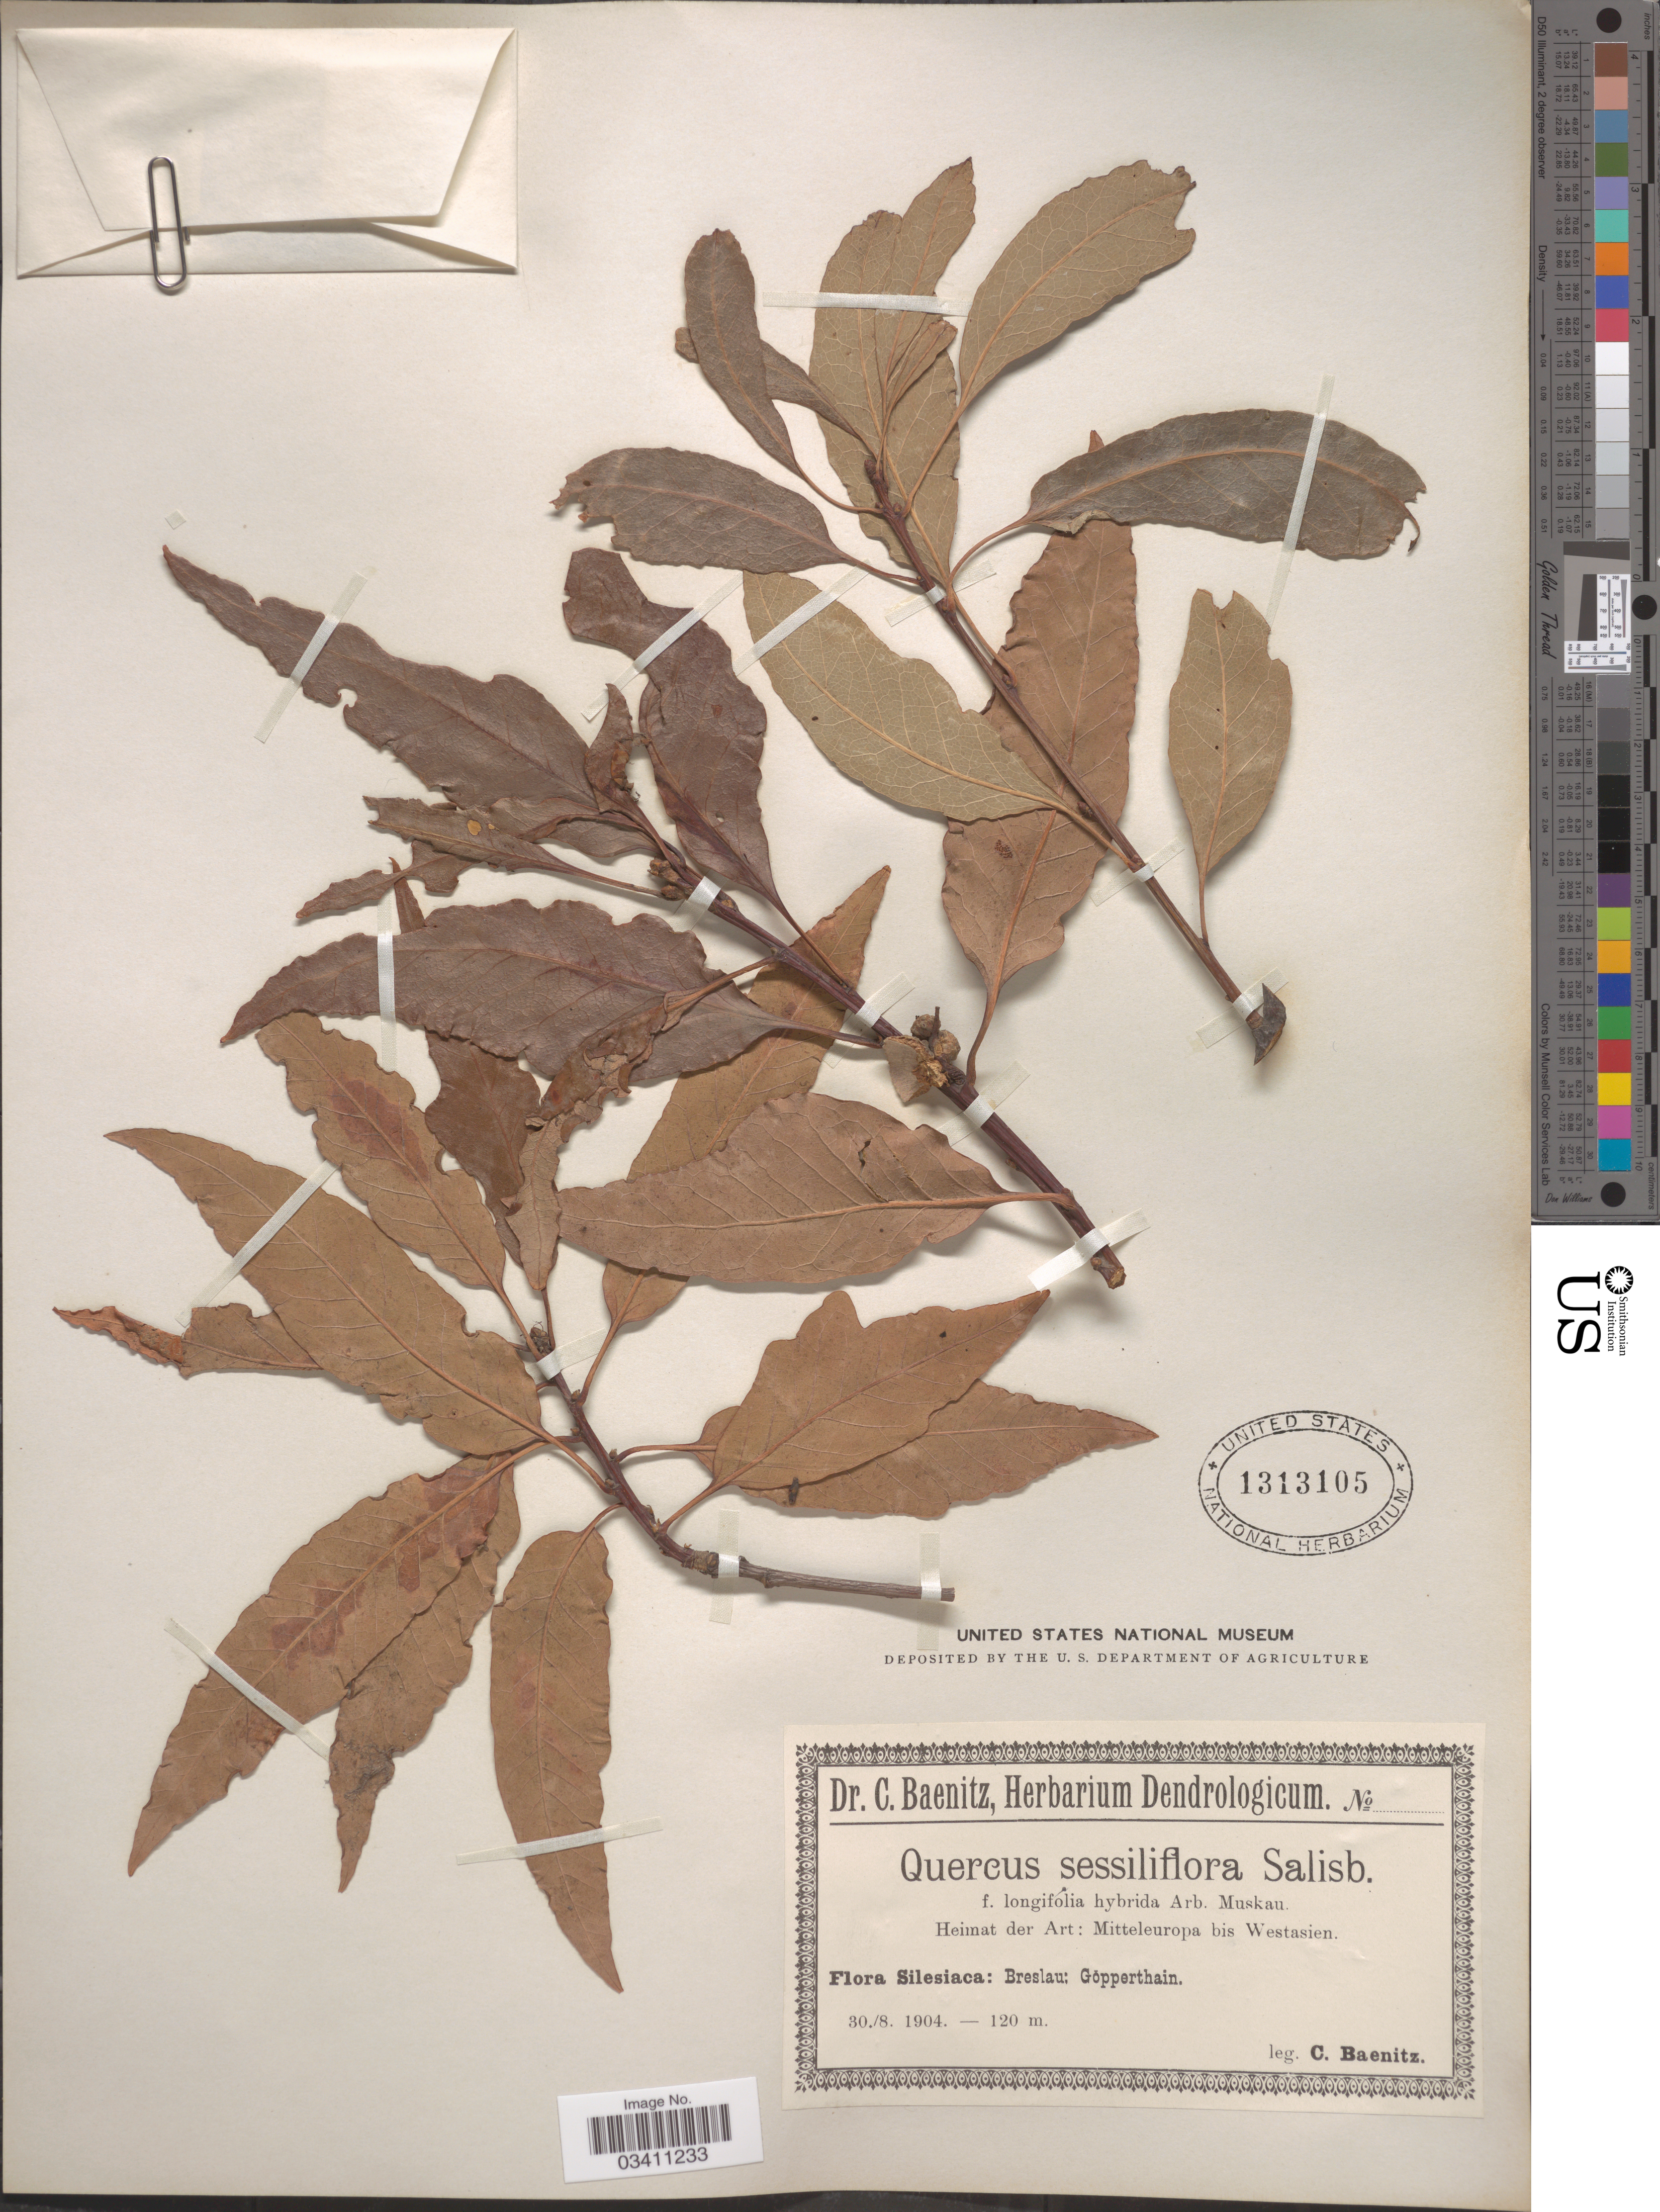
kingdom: Plantae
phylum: Tracheophyta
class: Magnoliopsida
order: Fagales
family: Fagaceae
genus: Quercus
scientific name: Quercus sessiliflora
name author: Salisb.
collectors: C. G. Baenitz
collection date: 1904-08-30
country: Poland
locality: Silesiaca: Breslau; Göpperthain.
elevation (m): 120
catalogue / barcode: US 1313105